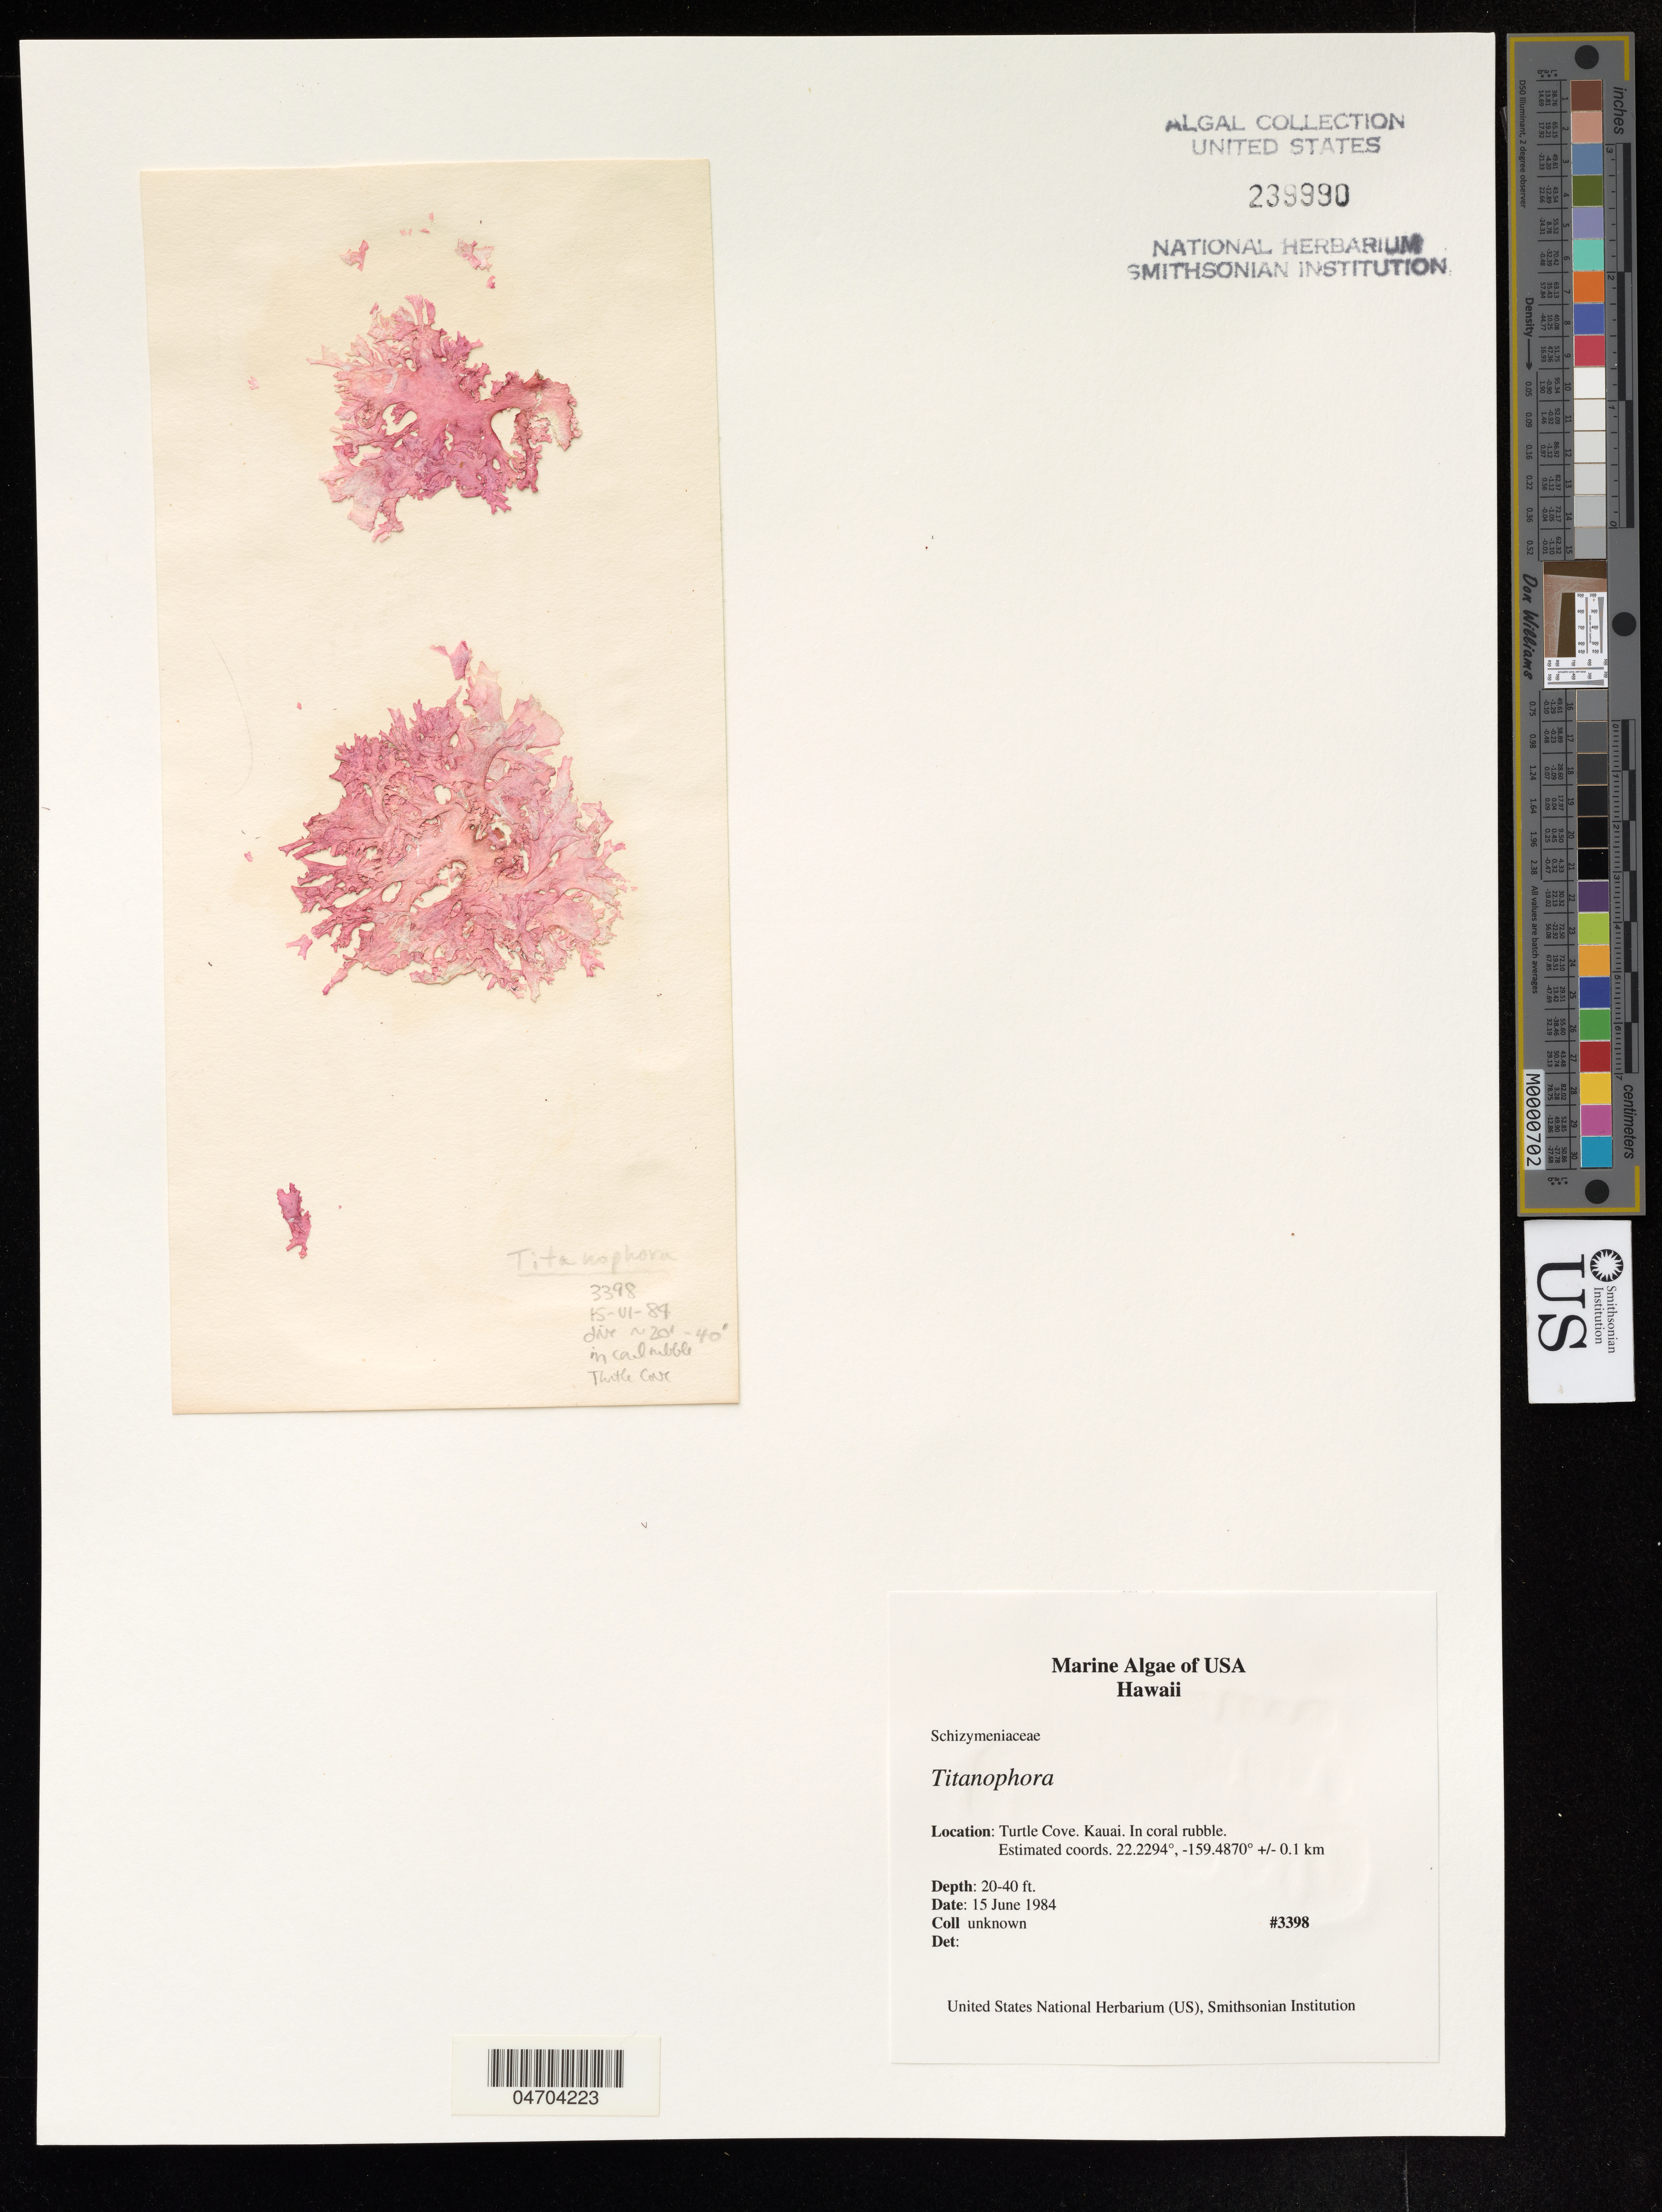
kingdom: Plantae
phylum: Rhodophyta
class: Florideophyceae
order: Nemastomatales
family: Schizymeniaceae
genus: Titanophora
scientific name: Titanophora sp.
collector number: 3398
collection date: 1984-06-15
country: United States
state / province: Hawaii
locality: Turtle Cove. Kauai. In coral rubble.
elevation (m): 6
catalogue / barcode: US 239990